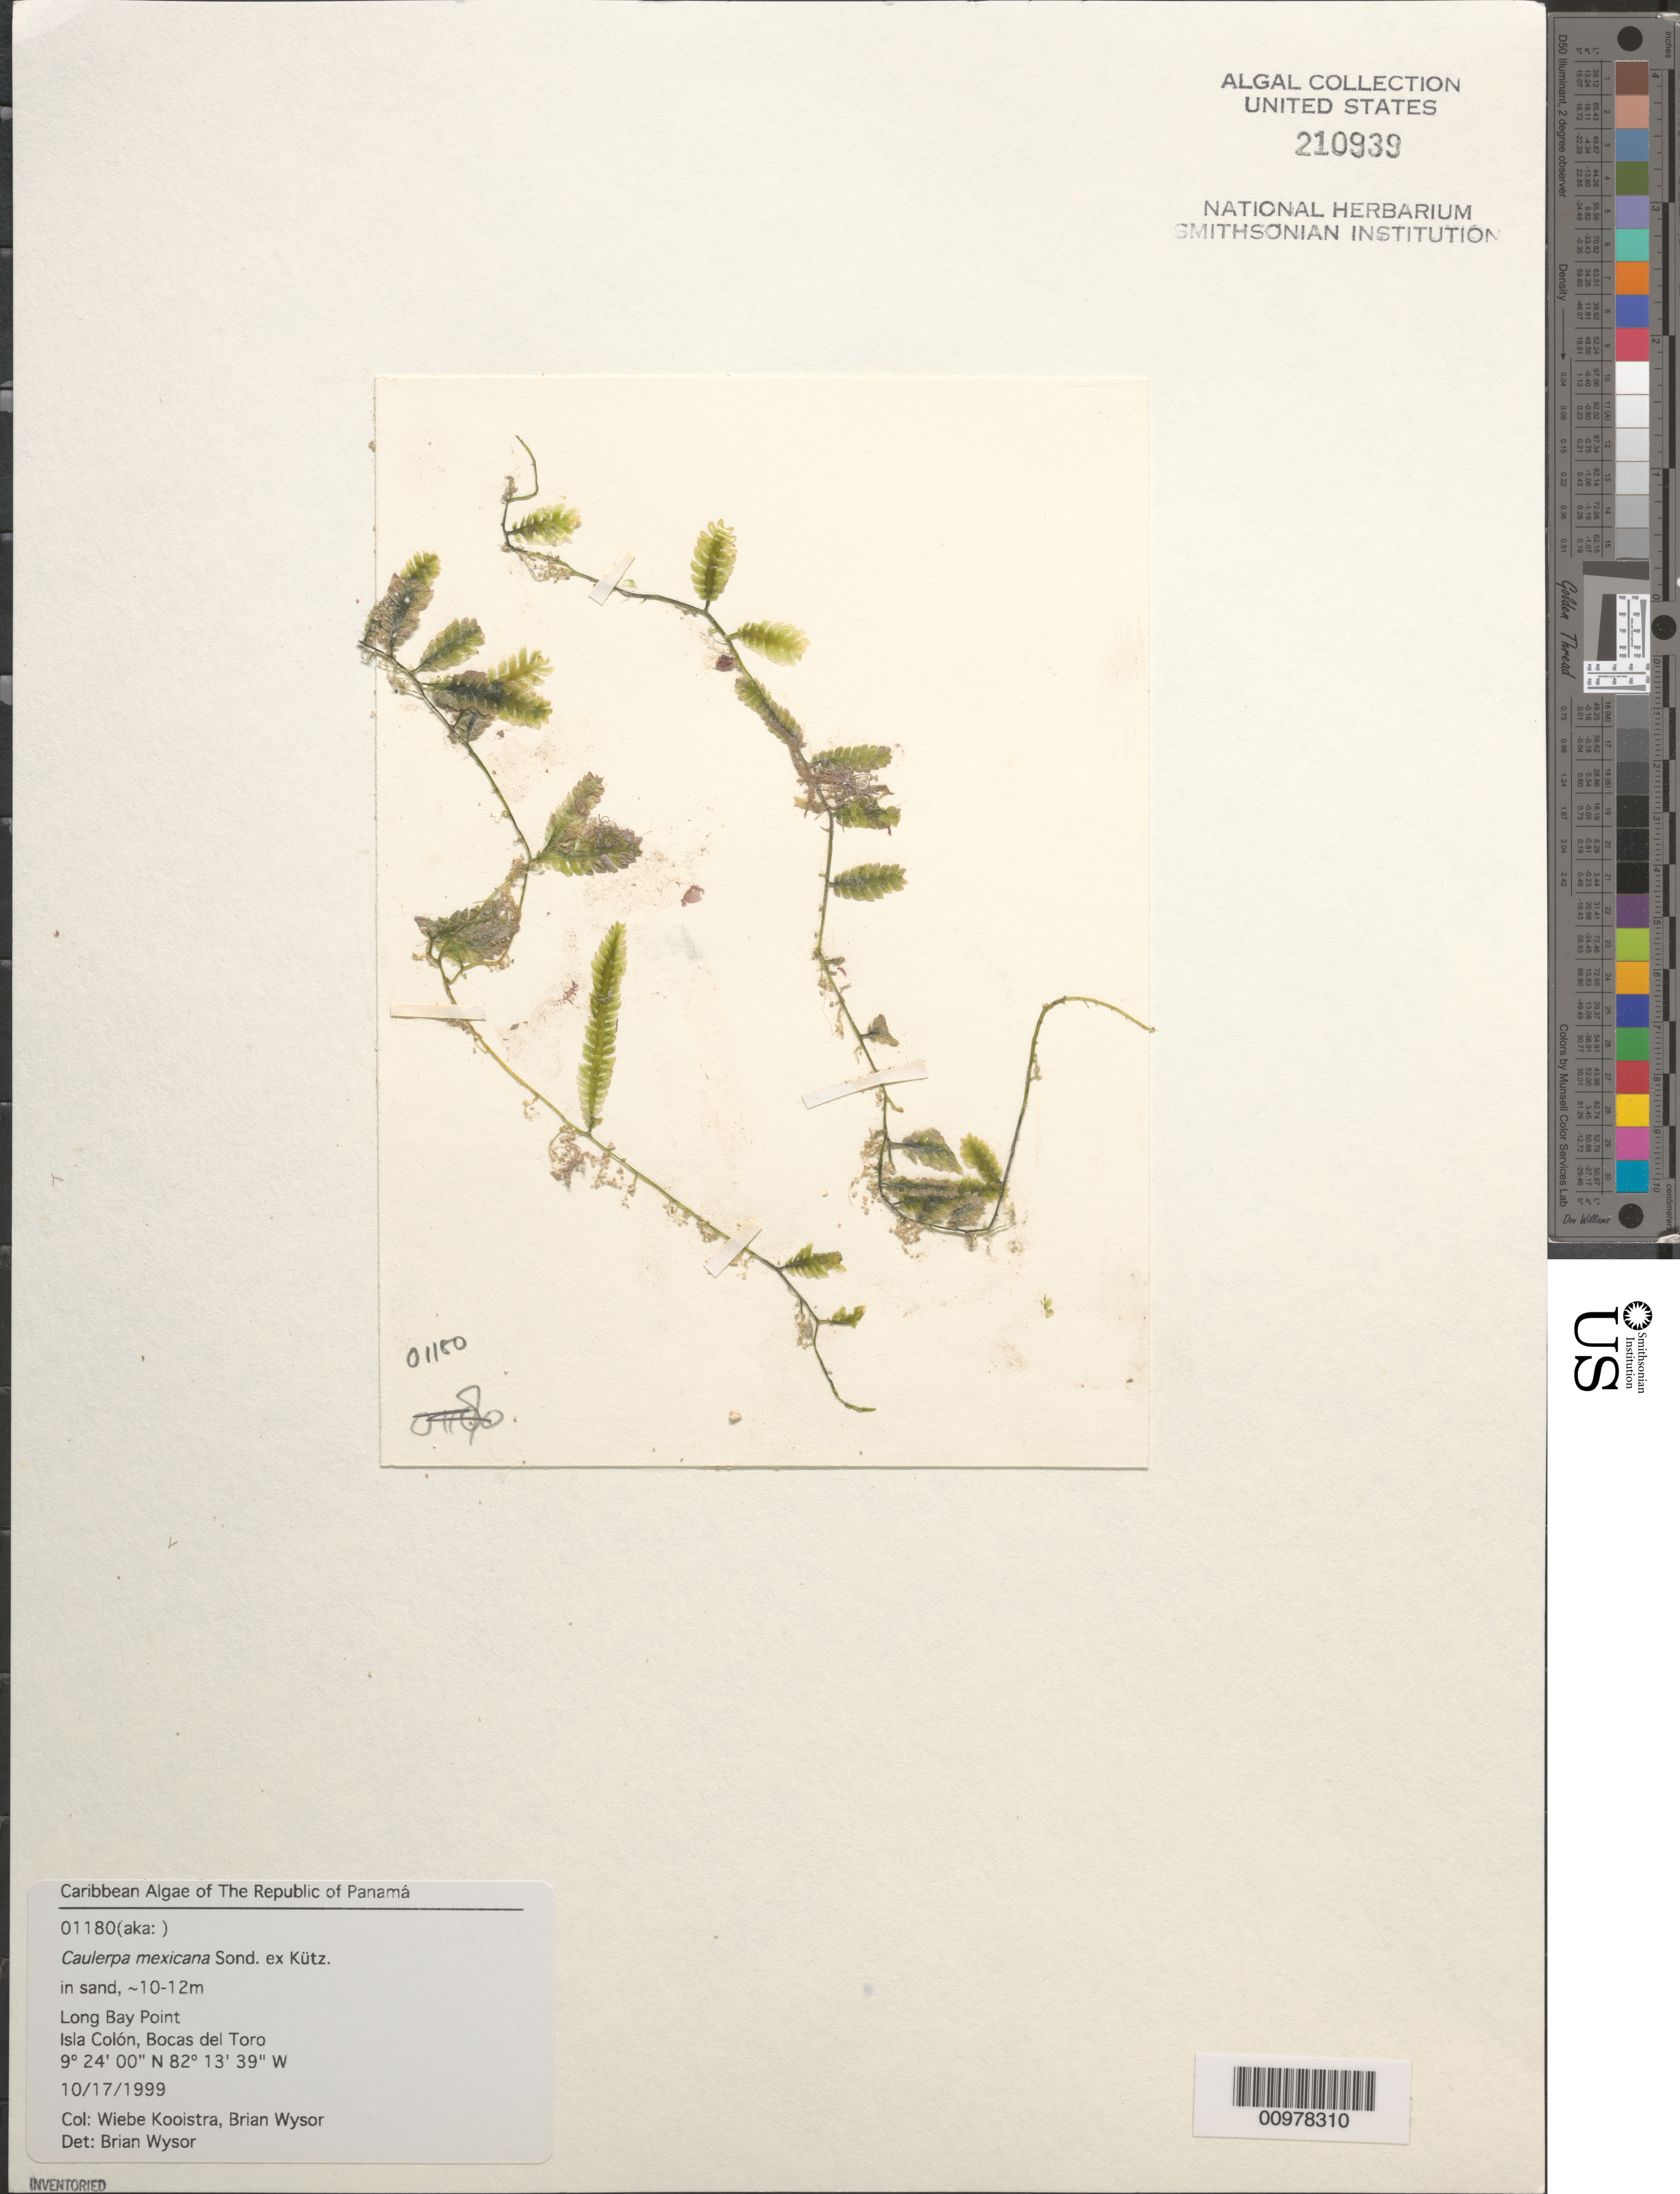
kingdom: Plantae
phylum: Chlorophyta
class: Ulvophyceae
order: Bryopsidales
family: Caulerpaceae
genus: Caulerpa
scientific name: Caulerpa mexicana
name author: Sond. ex Kütz.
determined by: Wysor, B.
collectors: B. Wysor & W. Kooistra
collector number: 01180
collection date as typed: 17 Oct 1999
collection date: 1999-10-17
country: Panama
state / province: Bocas del Toro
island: Colón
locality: Long Bay Point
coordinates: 9 24' 00" N, 82 13' 39" W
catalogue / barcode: US 210939